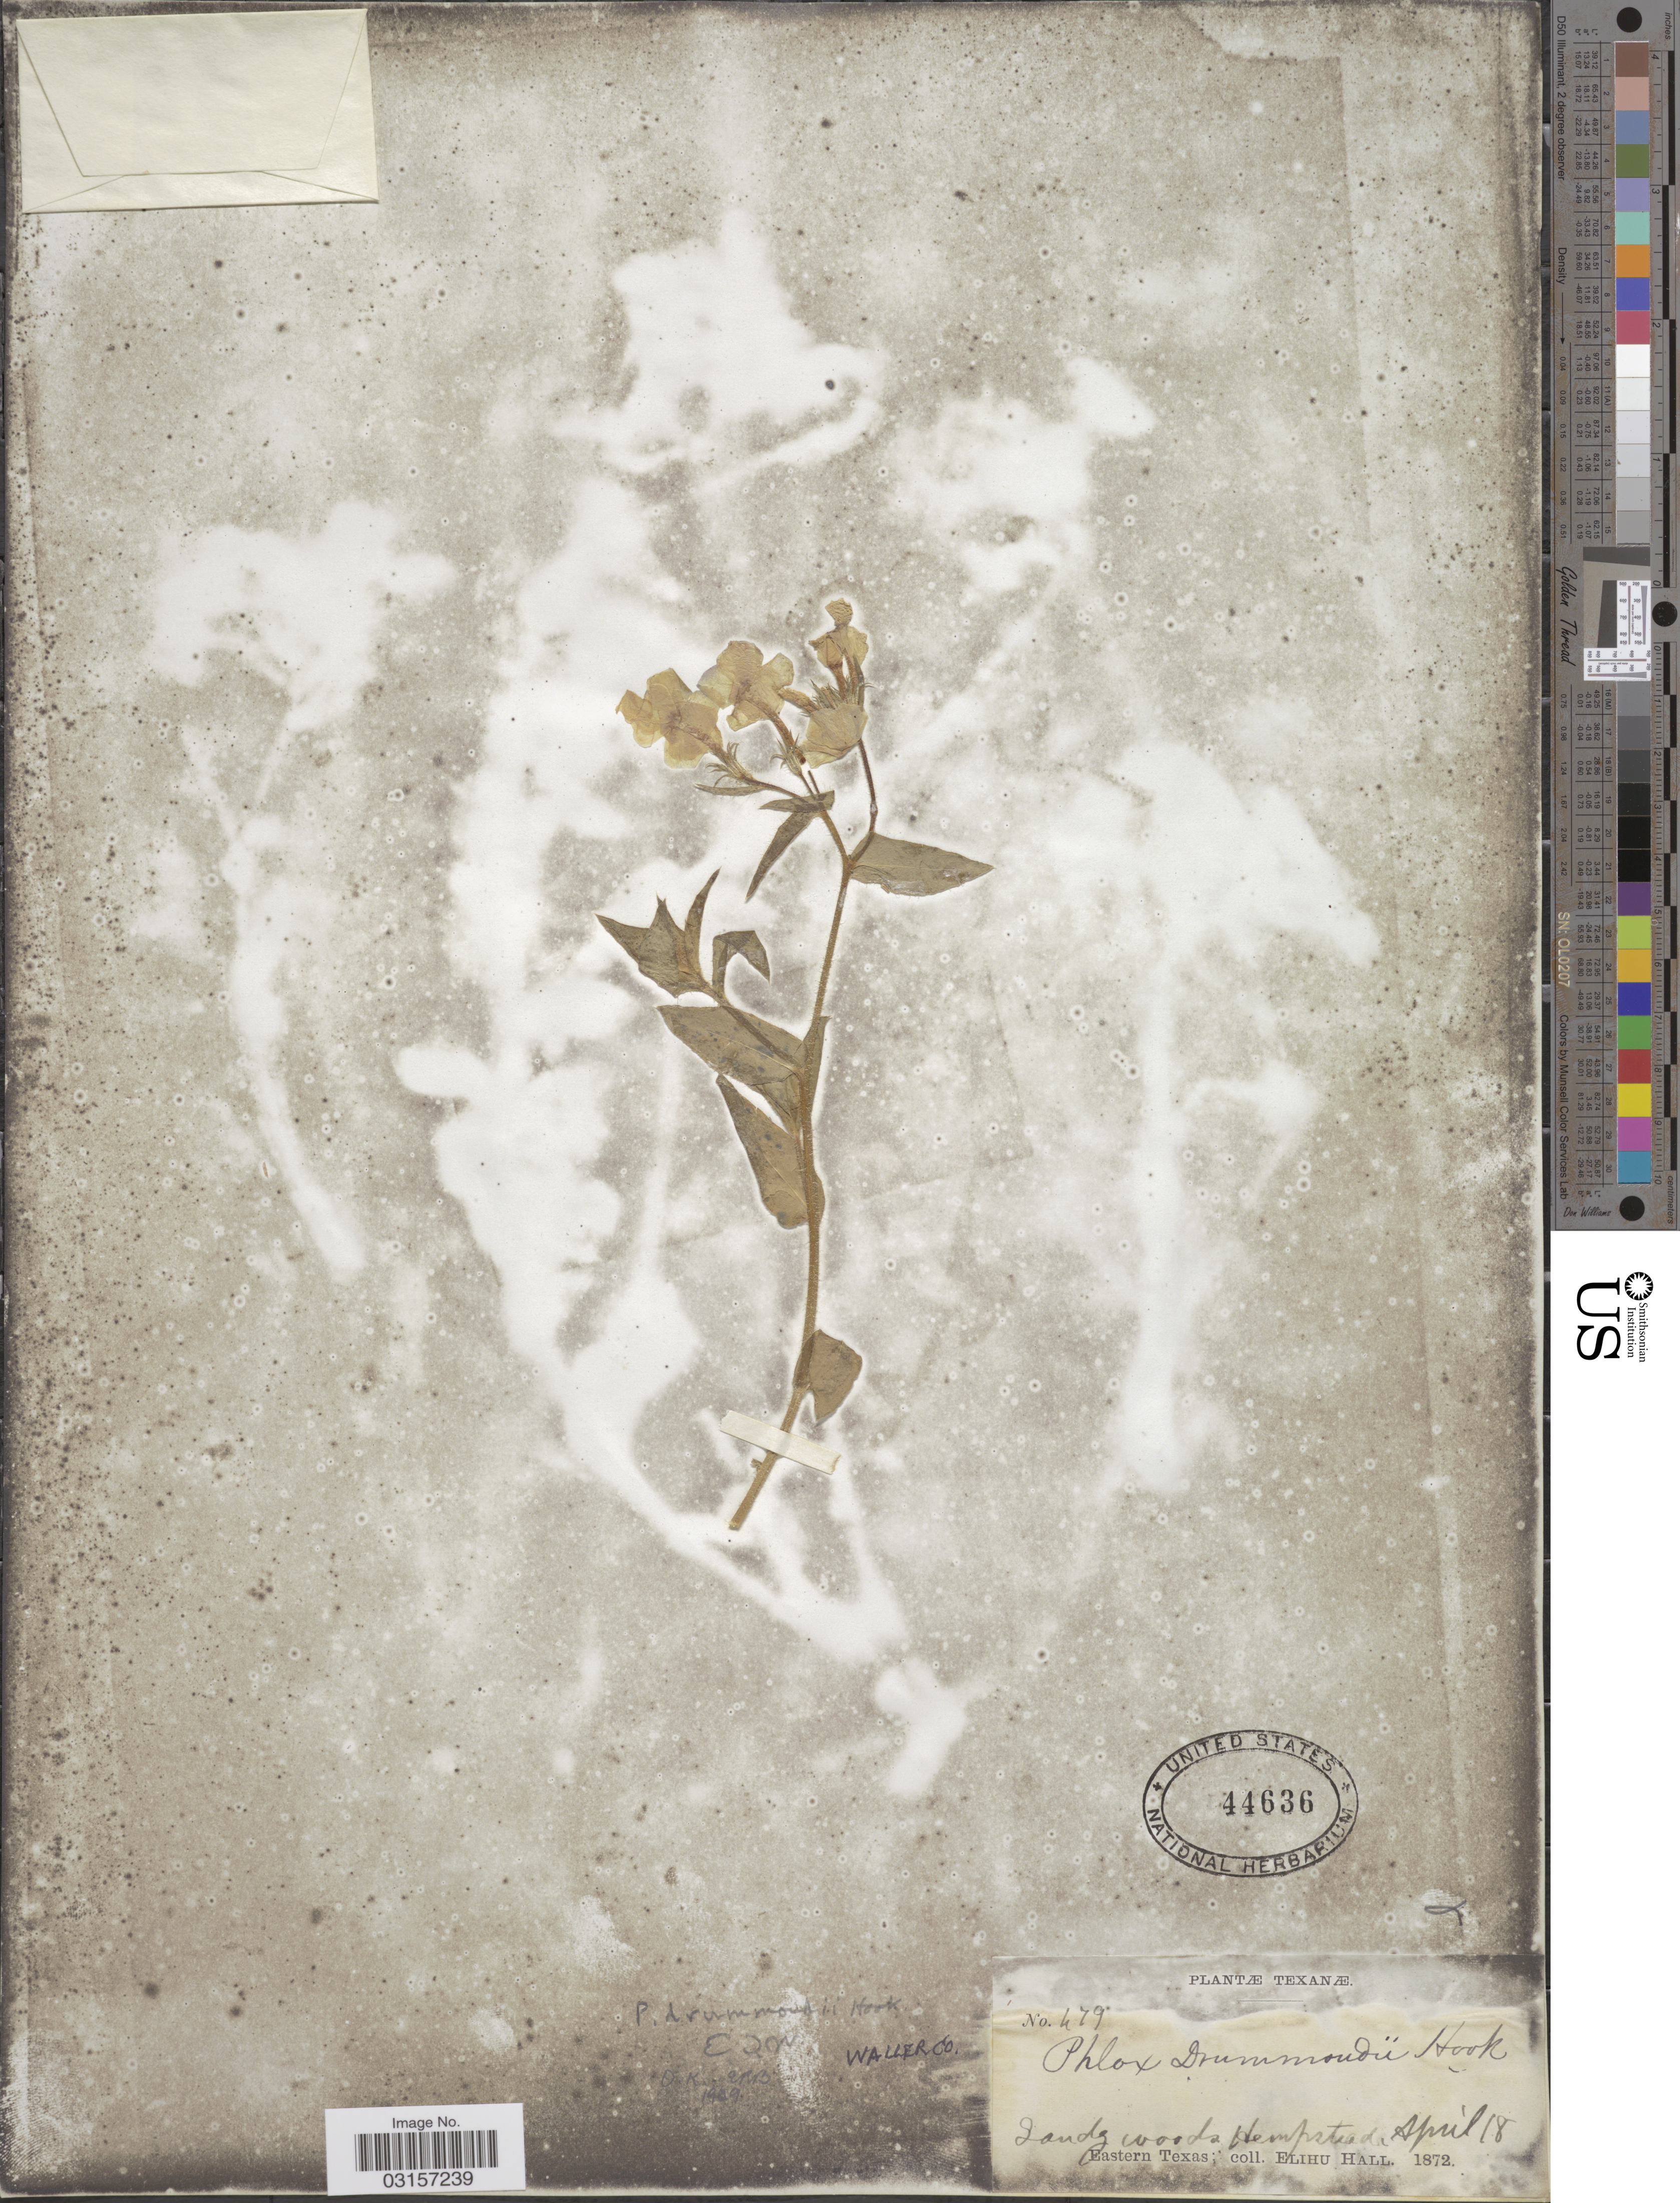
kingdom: Plantae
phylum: Tracheophyta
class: Magnoliopsida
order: Ericales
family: Polemoniaceae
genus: Phlox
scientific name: Phlox drummondii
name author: Hook.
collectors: E. Hall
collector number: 479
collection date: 1872-04-18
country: United States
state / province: Texas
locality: Sandy woods Hempstead, Eastern Texas.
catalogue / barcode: US 44636